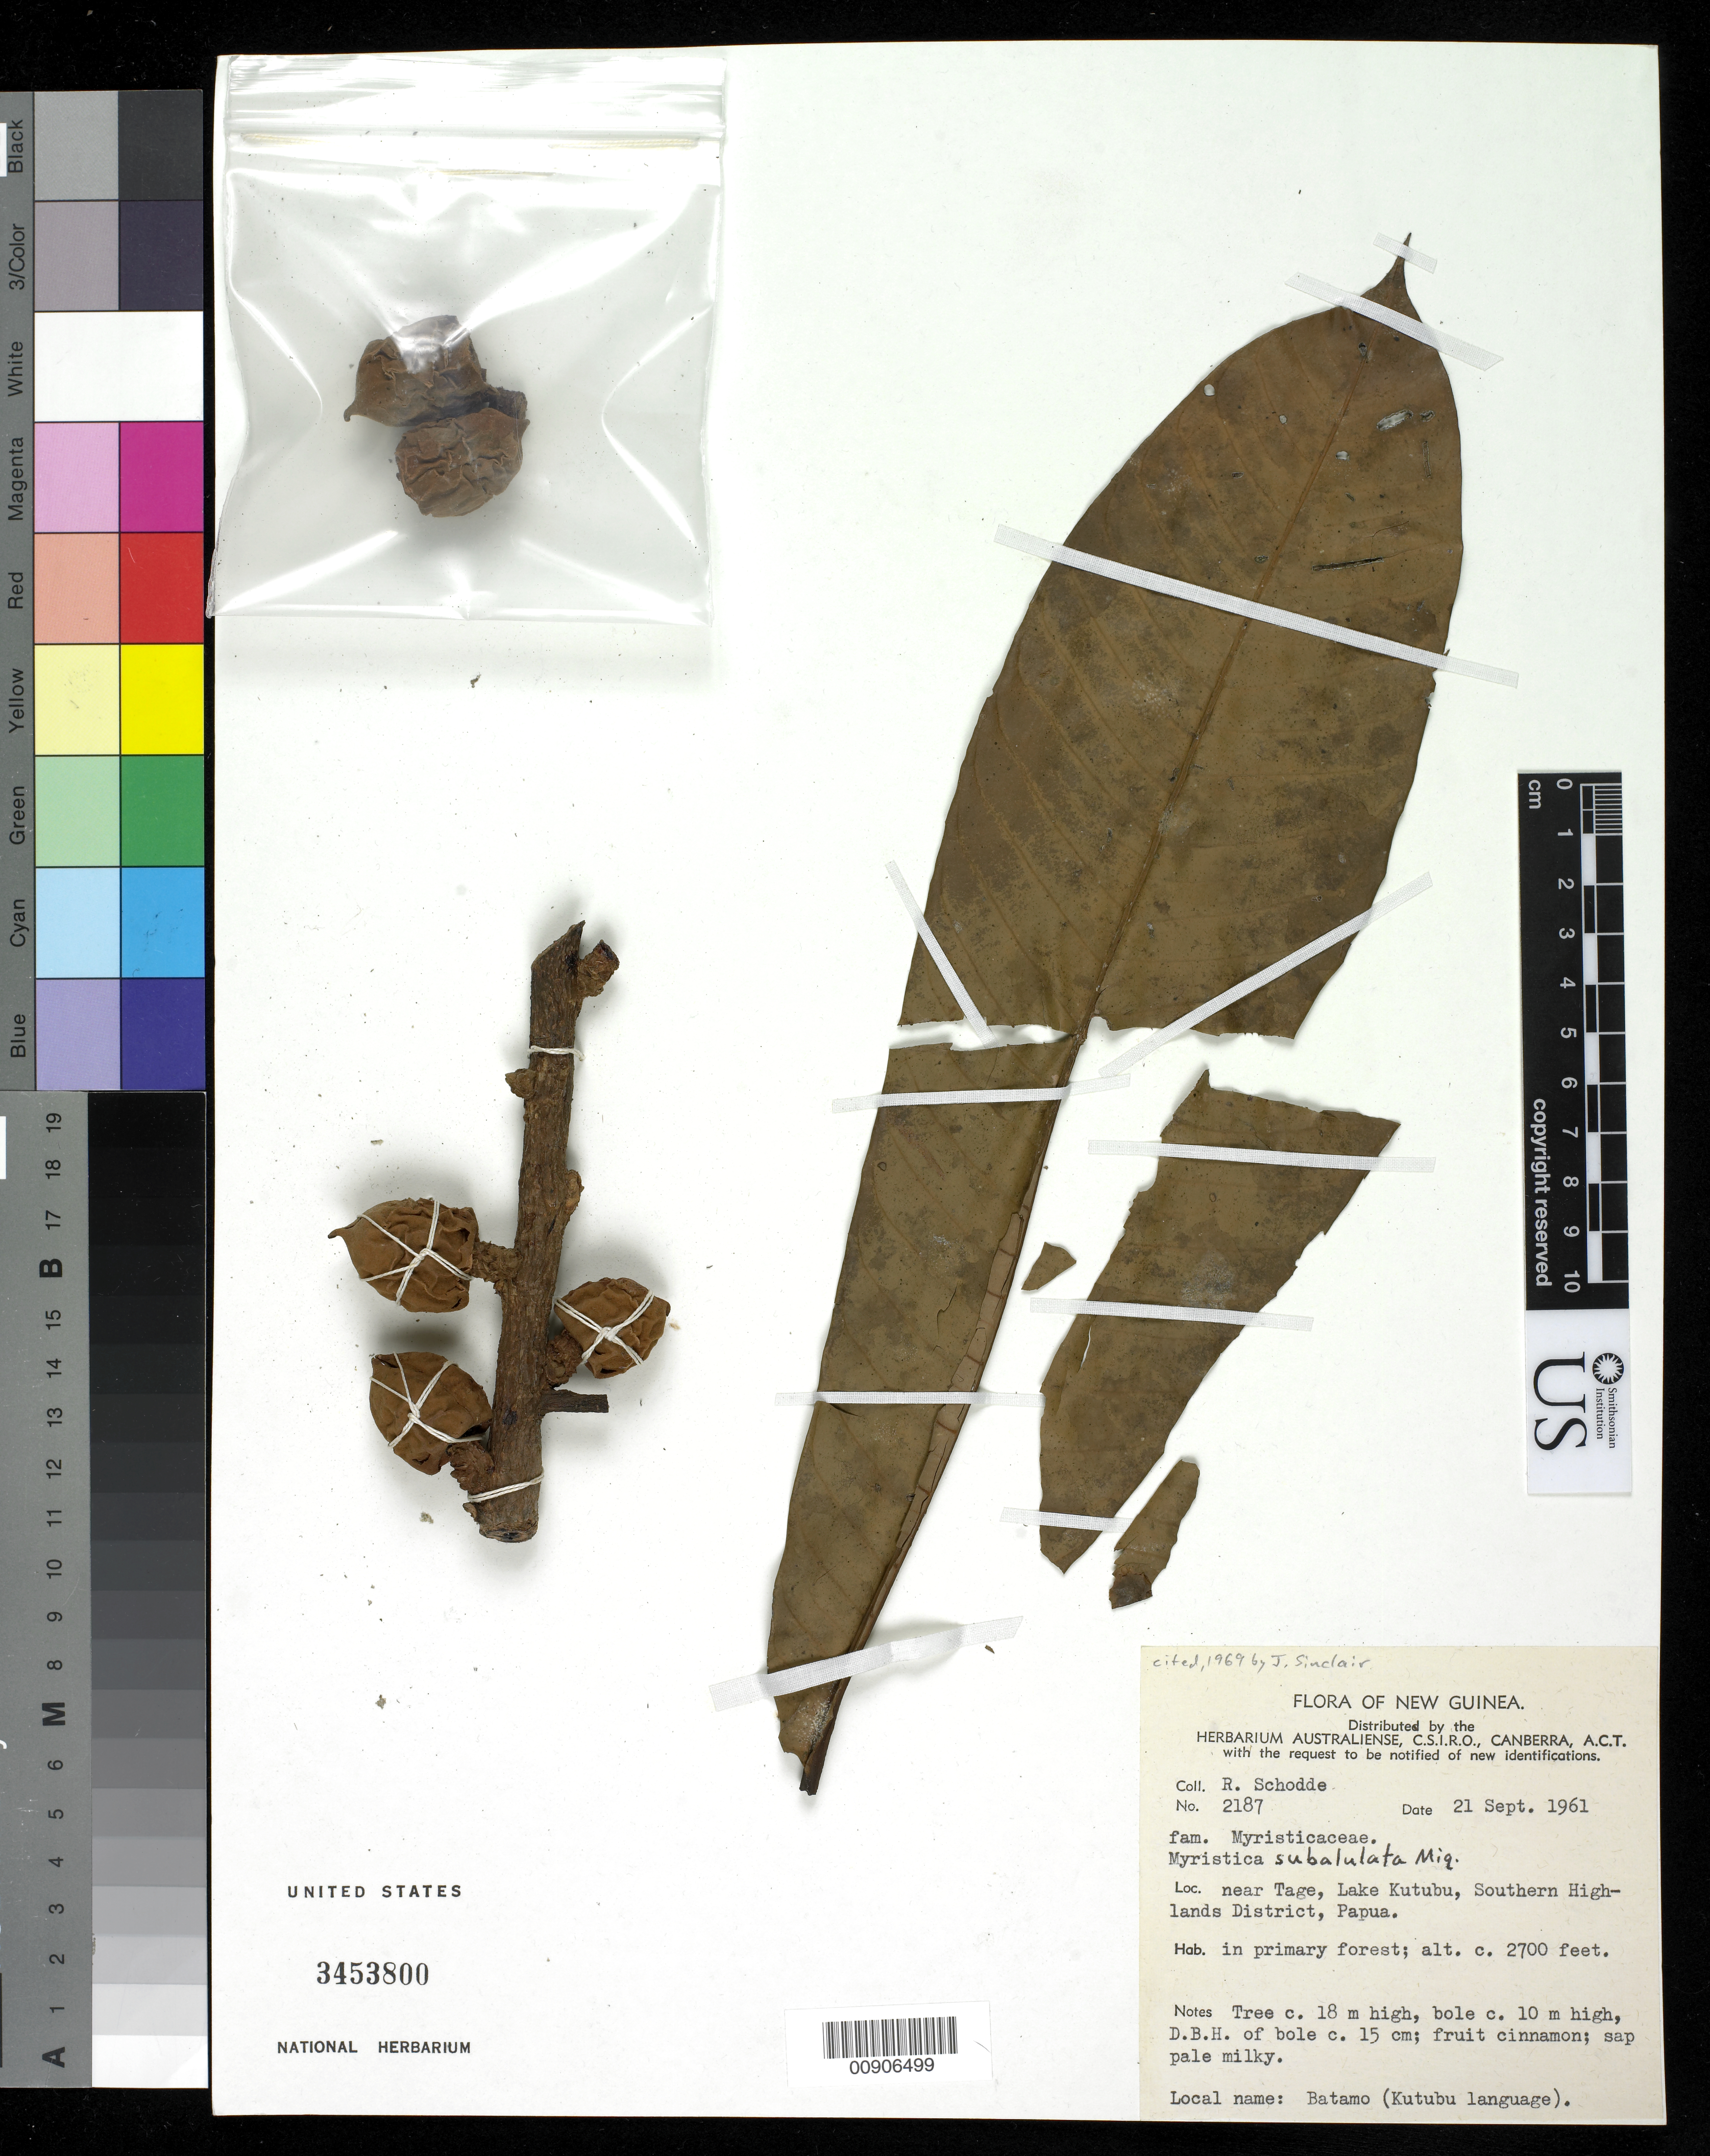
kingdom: Plantae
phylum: Tracheophyta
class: Magnoliopsida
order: Magnoliales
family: Myristicaceae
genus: Myristica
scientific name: Myristica subalulata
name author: Miq.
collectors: R. Schodde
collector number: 2187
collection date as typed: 21 Sep 1961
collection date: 1961-09-21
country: Papua New Guinea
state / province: Southern Highlands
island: New Guinea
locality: near Tage, Lake Kutubu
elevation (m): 823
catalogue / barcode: US 3453800